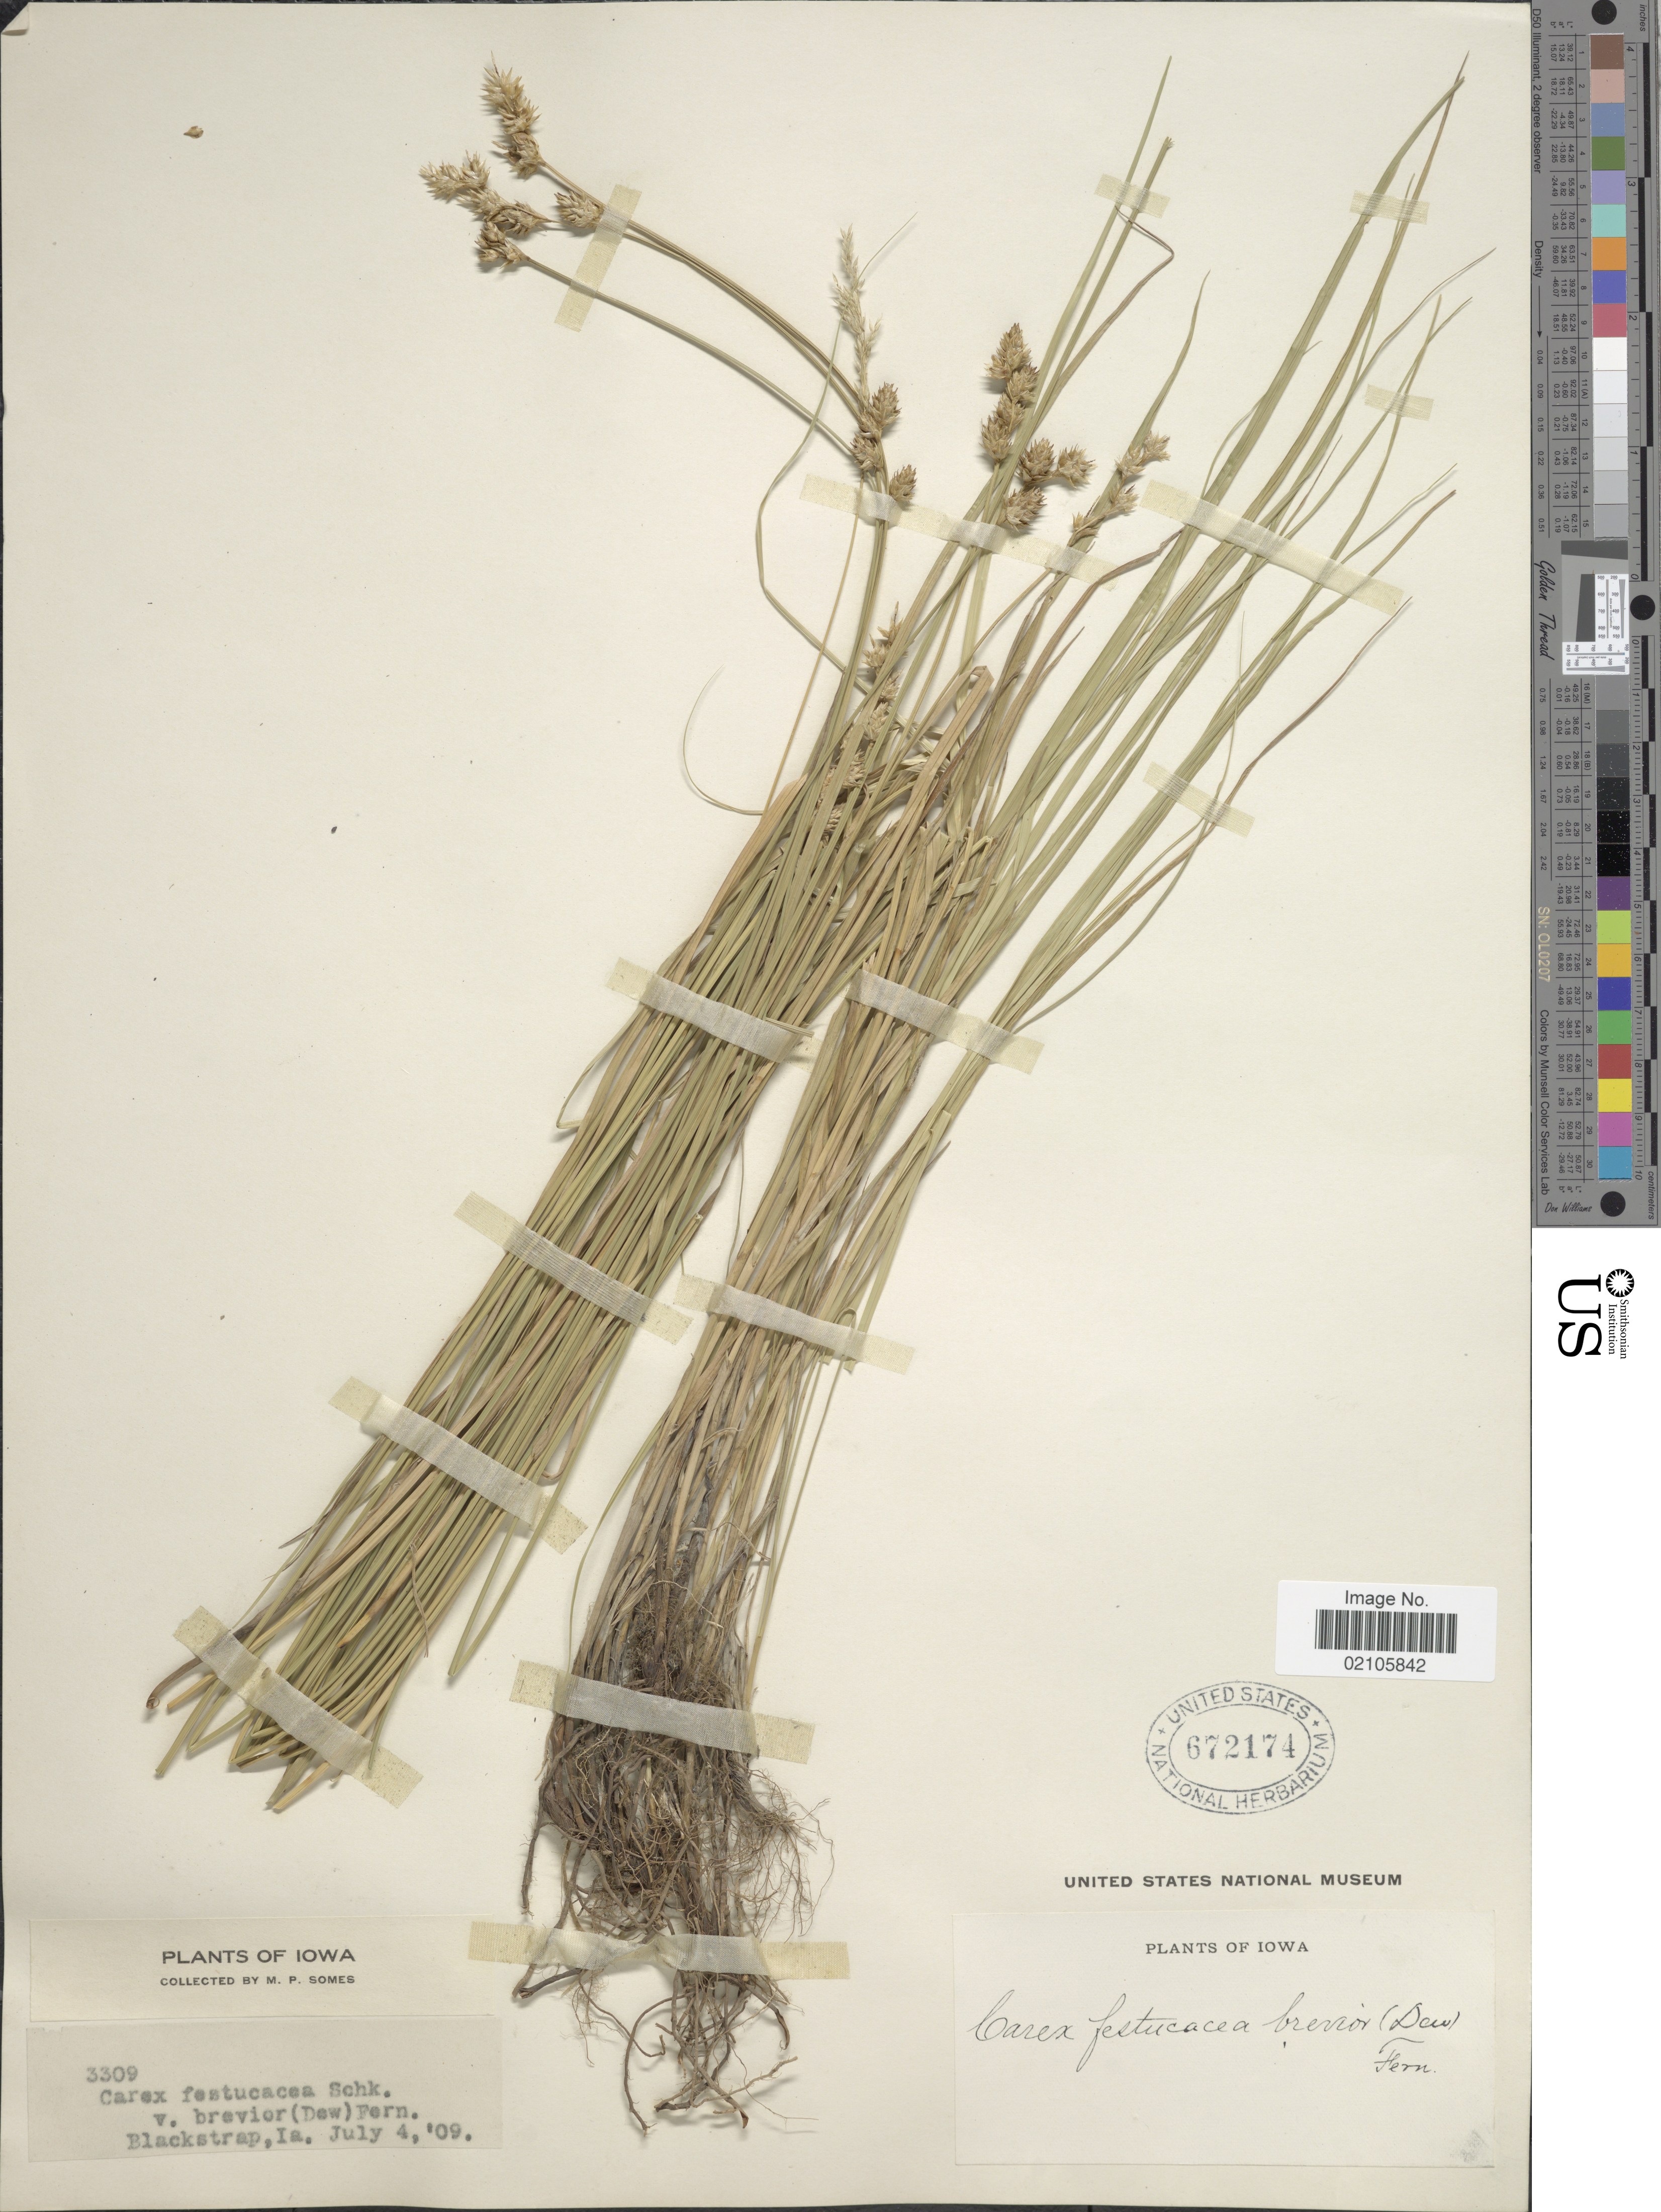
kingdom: Plantae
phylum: Tracheophyta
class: Liliopsida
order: Poales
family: Cyperaceae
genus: Carex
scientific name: Carex brevior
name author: (Dewey) Mack. ex Lunell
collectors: M. Somes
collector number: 3309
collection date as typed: Transcribed d/m/y: 4/7/9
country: United States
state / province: Iowa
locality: Blackstrap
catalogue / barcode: US 672174